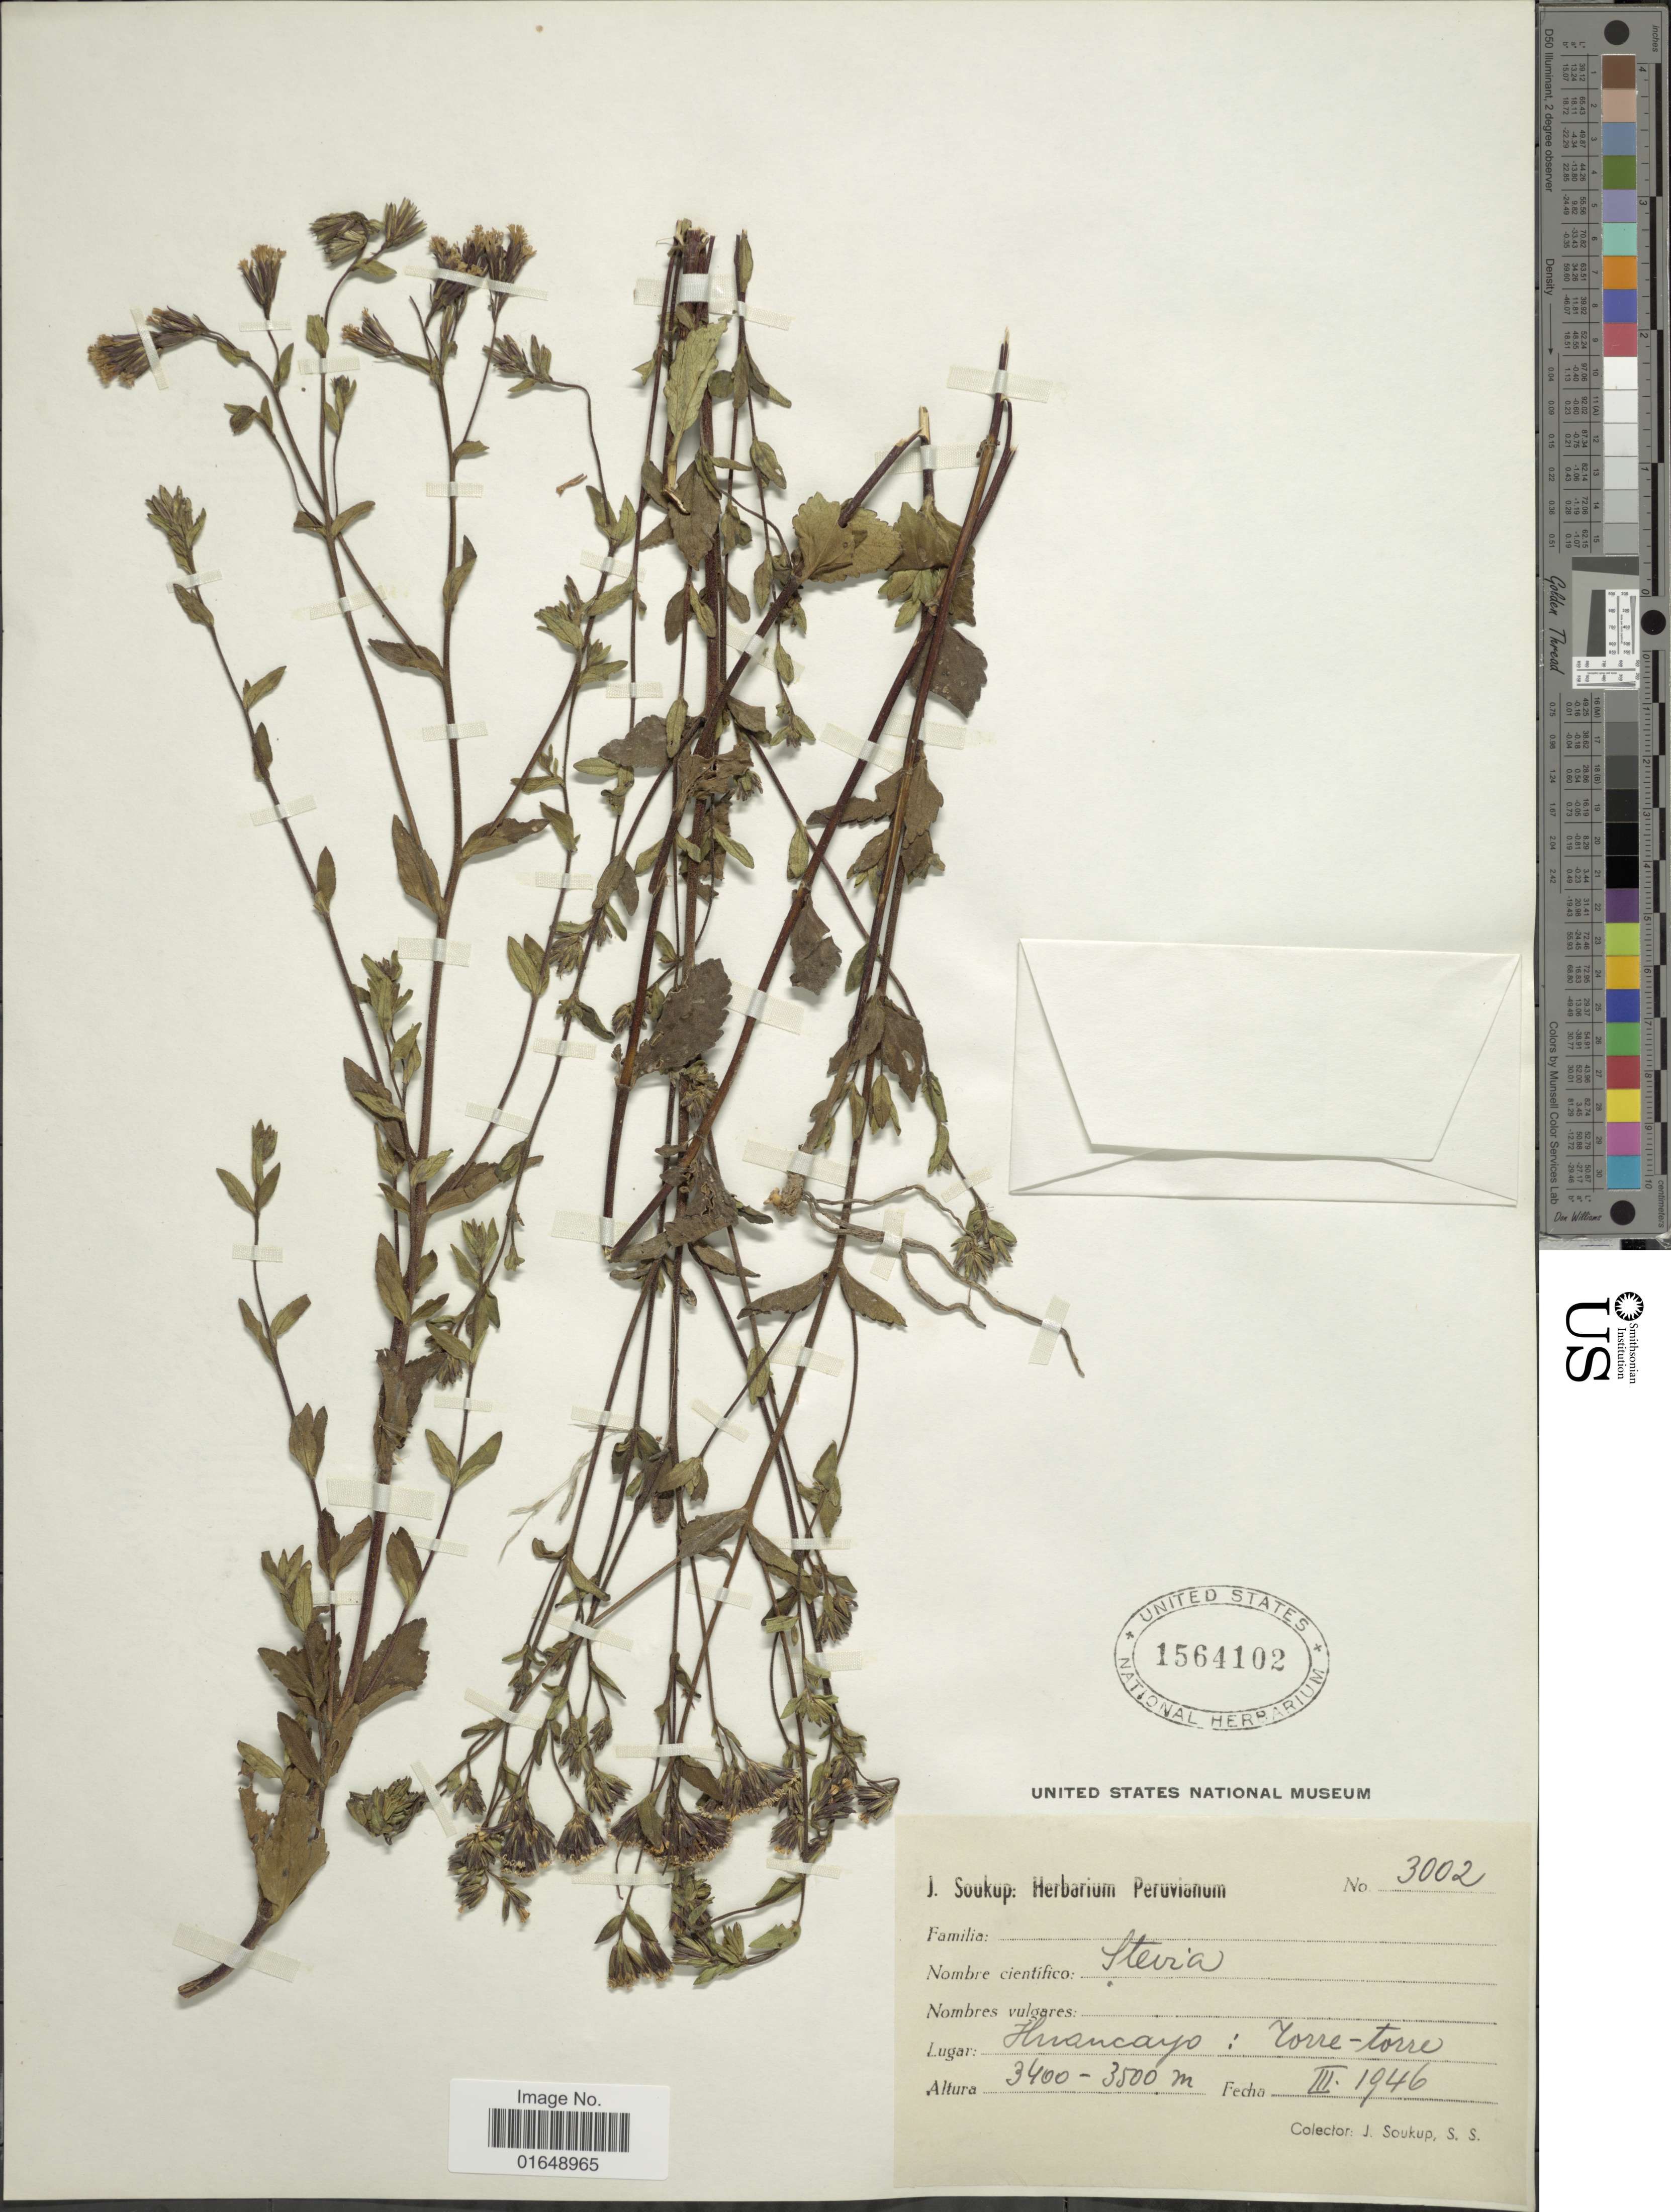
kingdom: Plantae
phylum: Tracheophyta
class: Magnoliopsida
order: Asterales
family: Asteraceae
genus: Stevia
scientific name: Stevia sp.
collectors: J. Soukup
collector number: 3002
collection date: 1946-03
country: Peru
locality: Huancayo: Torre-torre.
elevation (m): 3400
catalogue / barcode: US 1564102